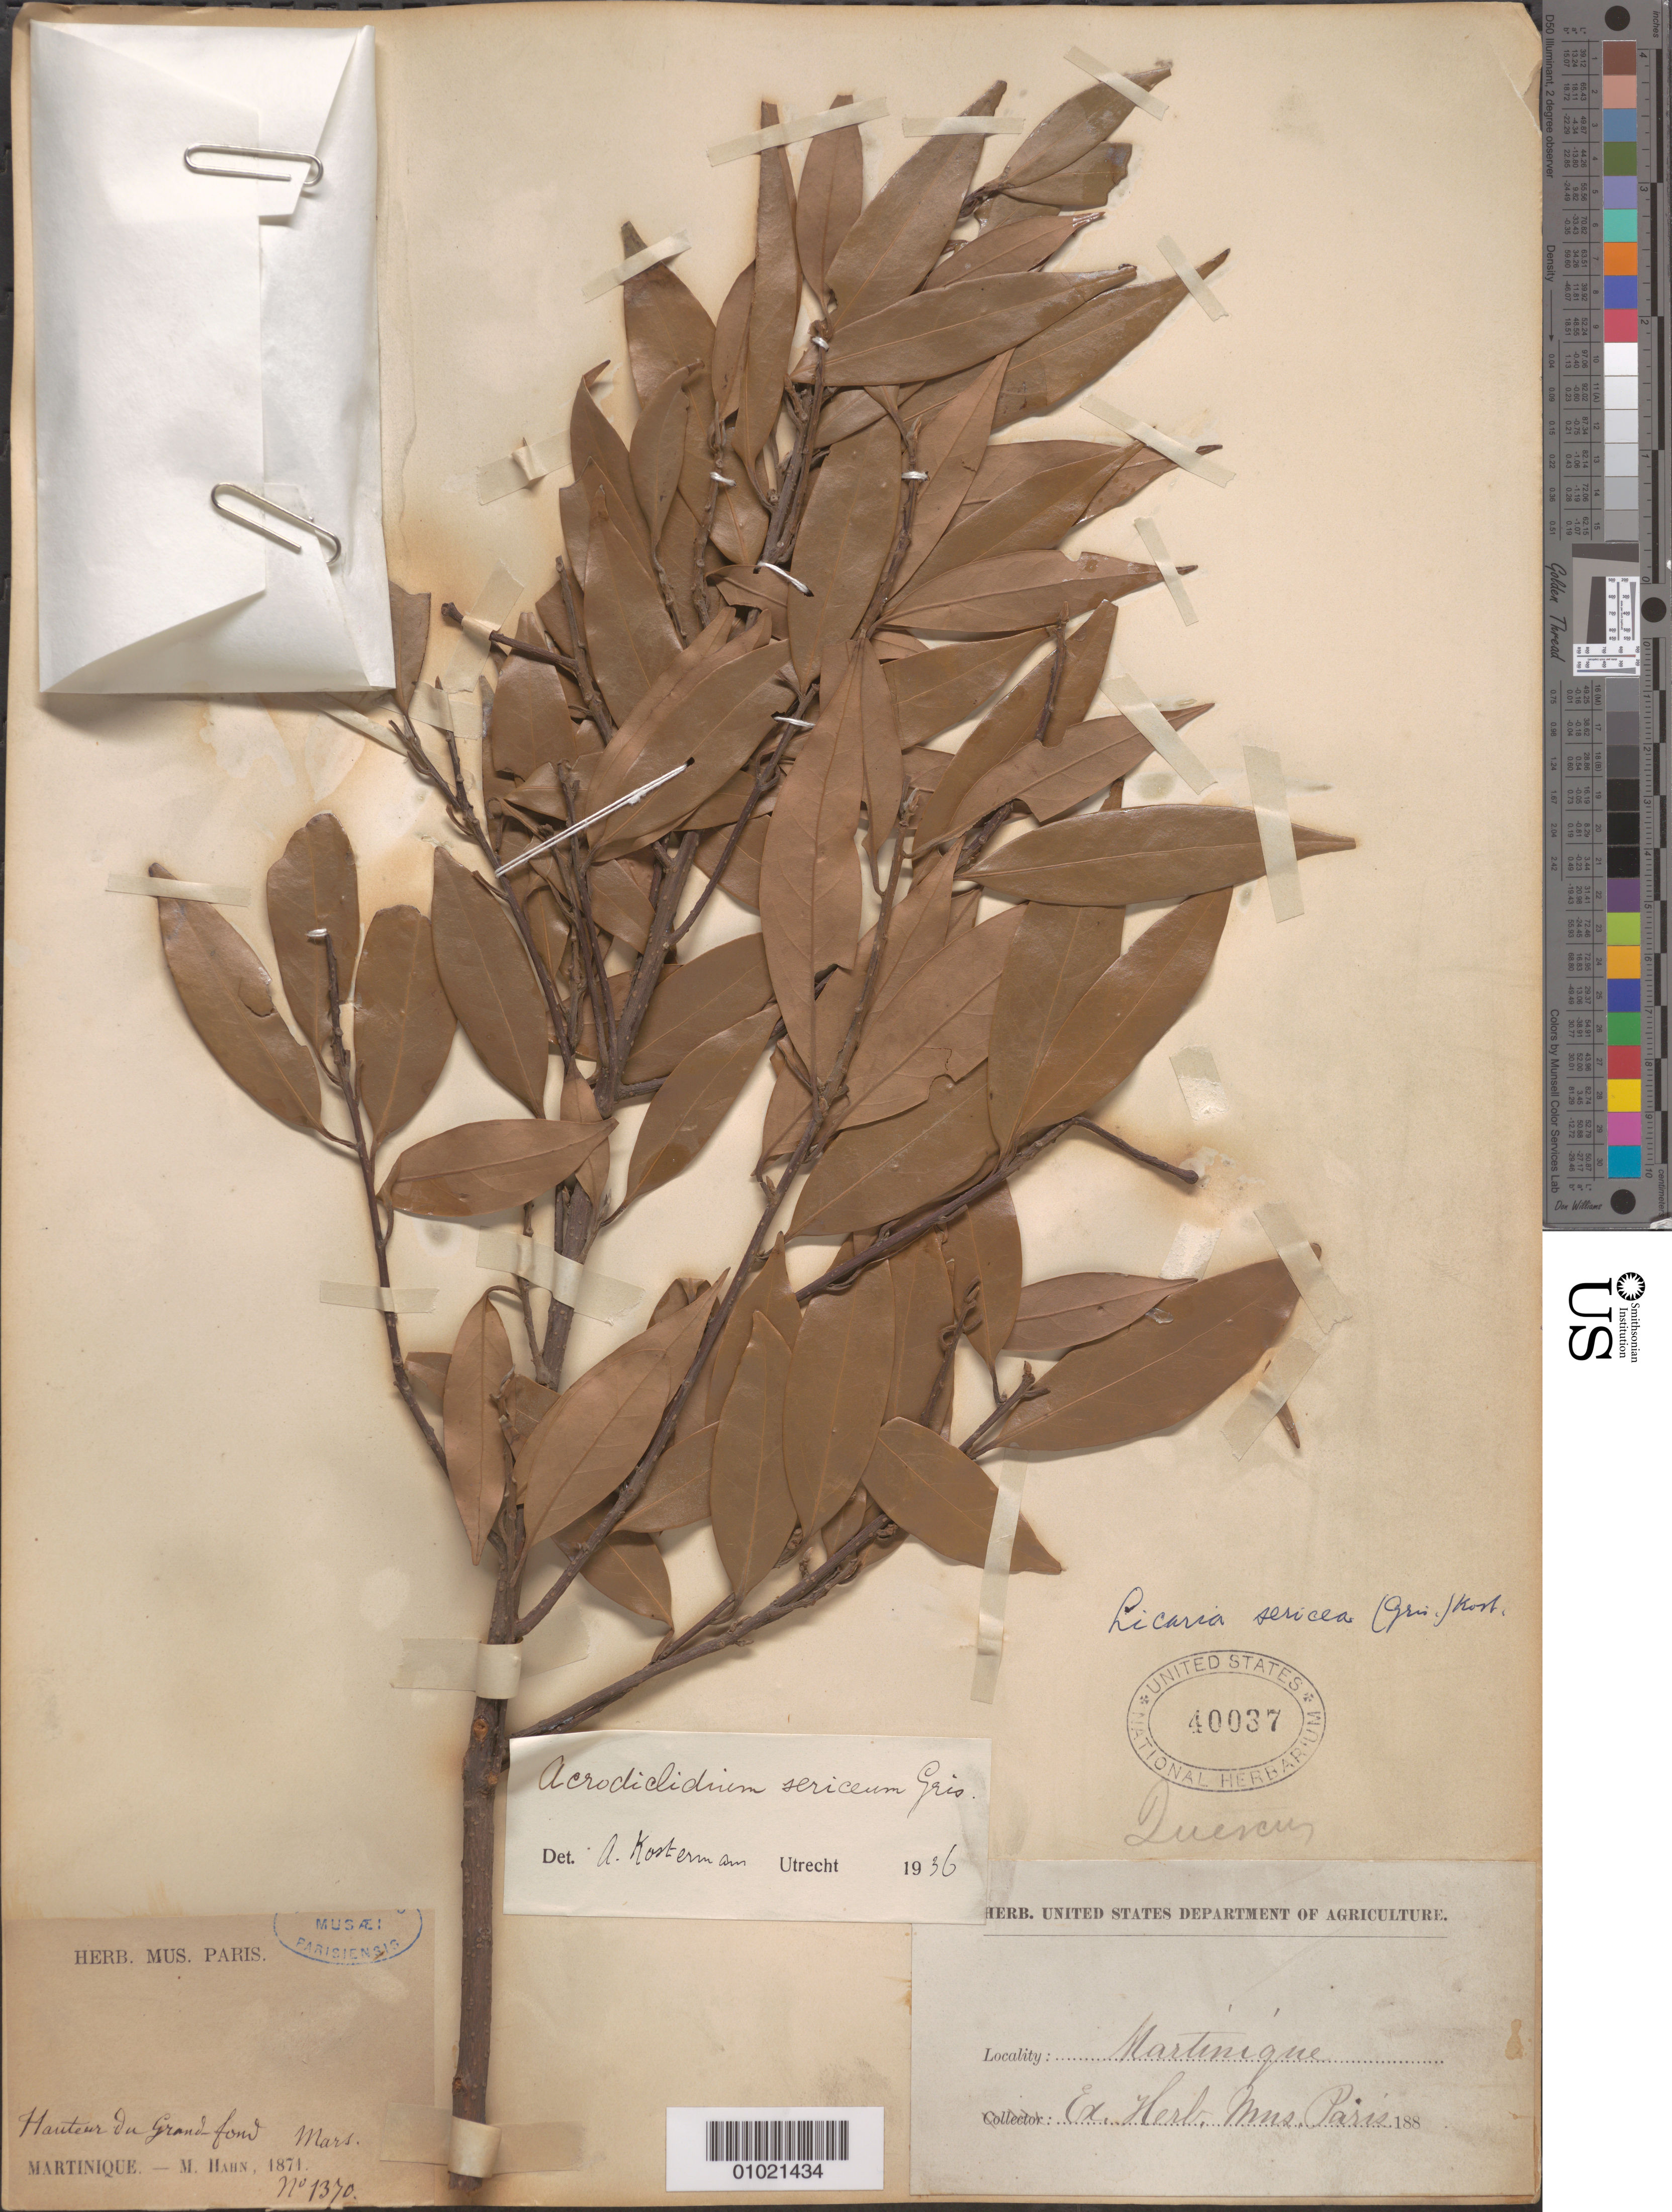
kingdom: Plantae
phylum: Tracheophyta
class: Magnoliopsida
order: Laurales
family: Lauraceae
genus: Licaria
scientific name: Licaria sericea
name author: (Griseb.) Kosterm.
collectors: M. Hahn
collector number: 1370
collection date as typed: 1871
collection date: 1871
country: Martinique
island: Martinique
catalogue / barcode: US 40037